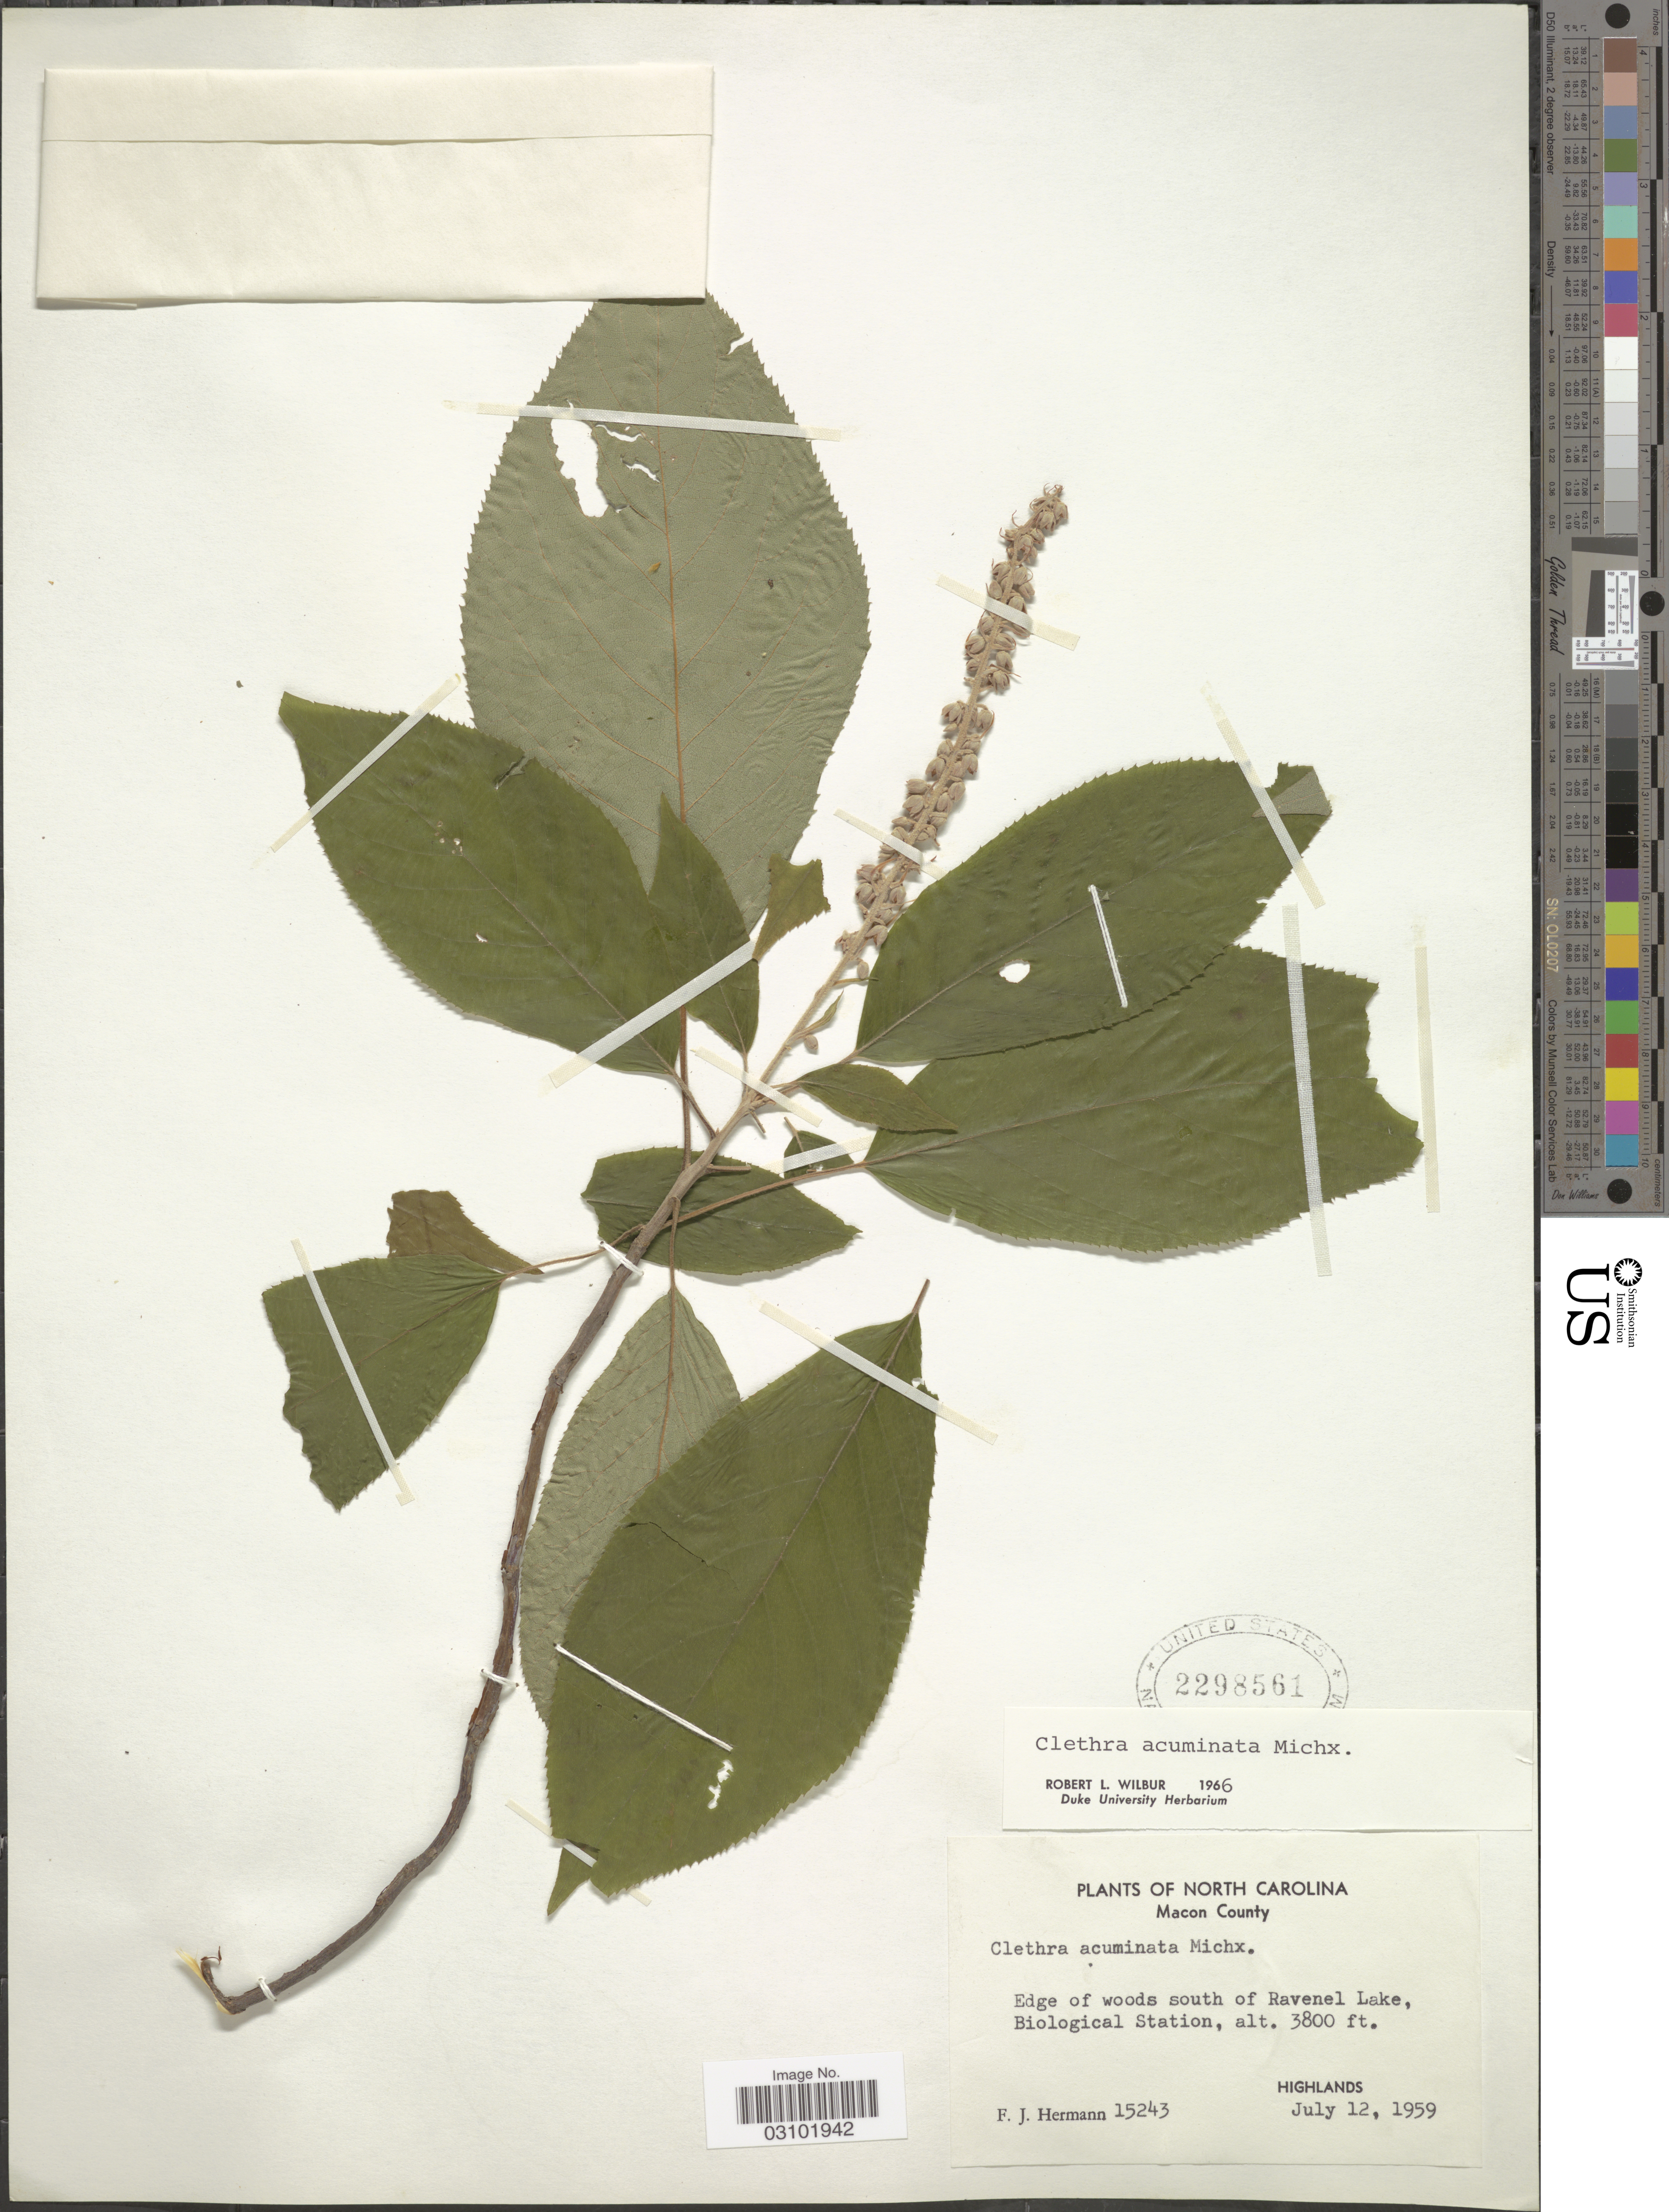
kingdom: Plantae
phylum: Tracheophyta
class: Magnoliopsida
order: Ericales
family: Clethraceae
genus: Clethra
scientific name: Clethra acuminata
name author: Michx.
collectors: F. J. Hermann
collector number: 15243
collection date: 1959-07-12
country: United States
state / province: North Carolina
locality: Macon County. Edge of woods south of Ravenel Lake, Biological Station, Highlands.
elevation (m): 1158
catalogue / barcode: US 2298561